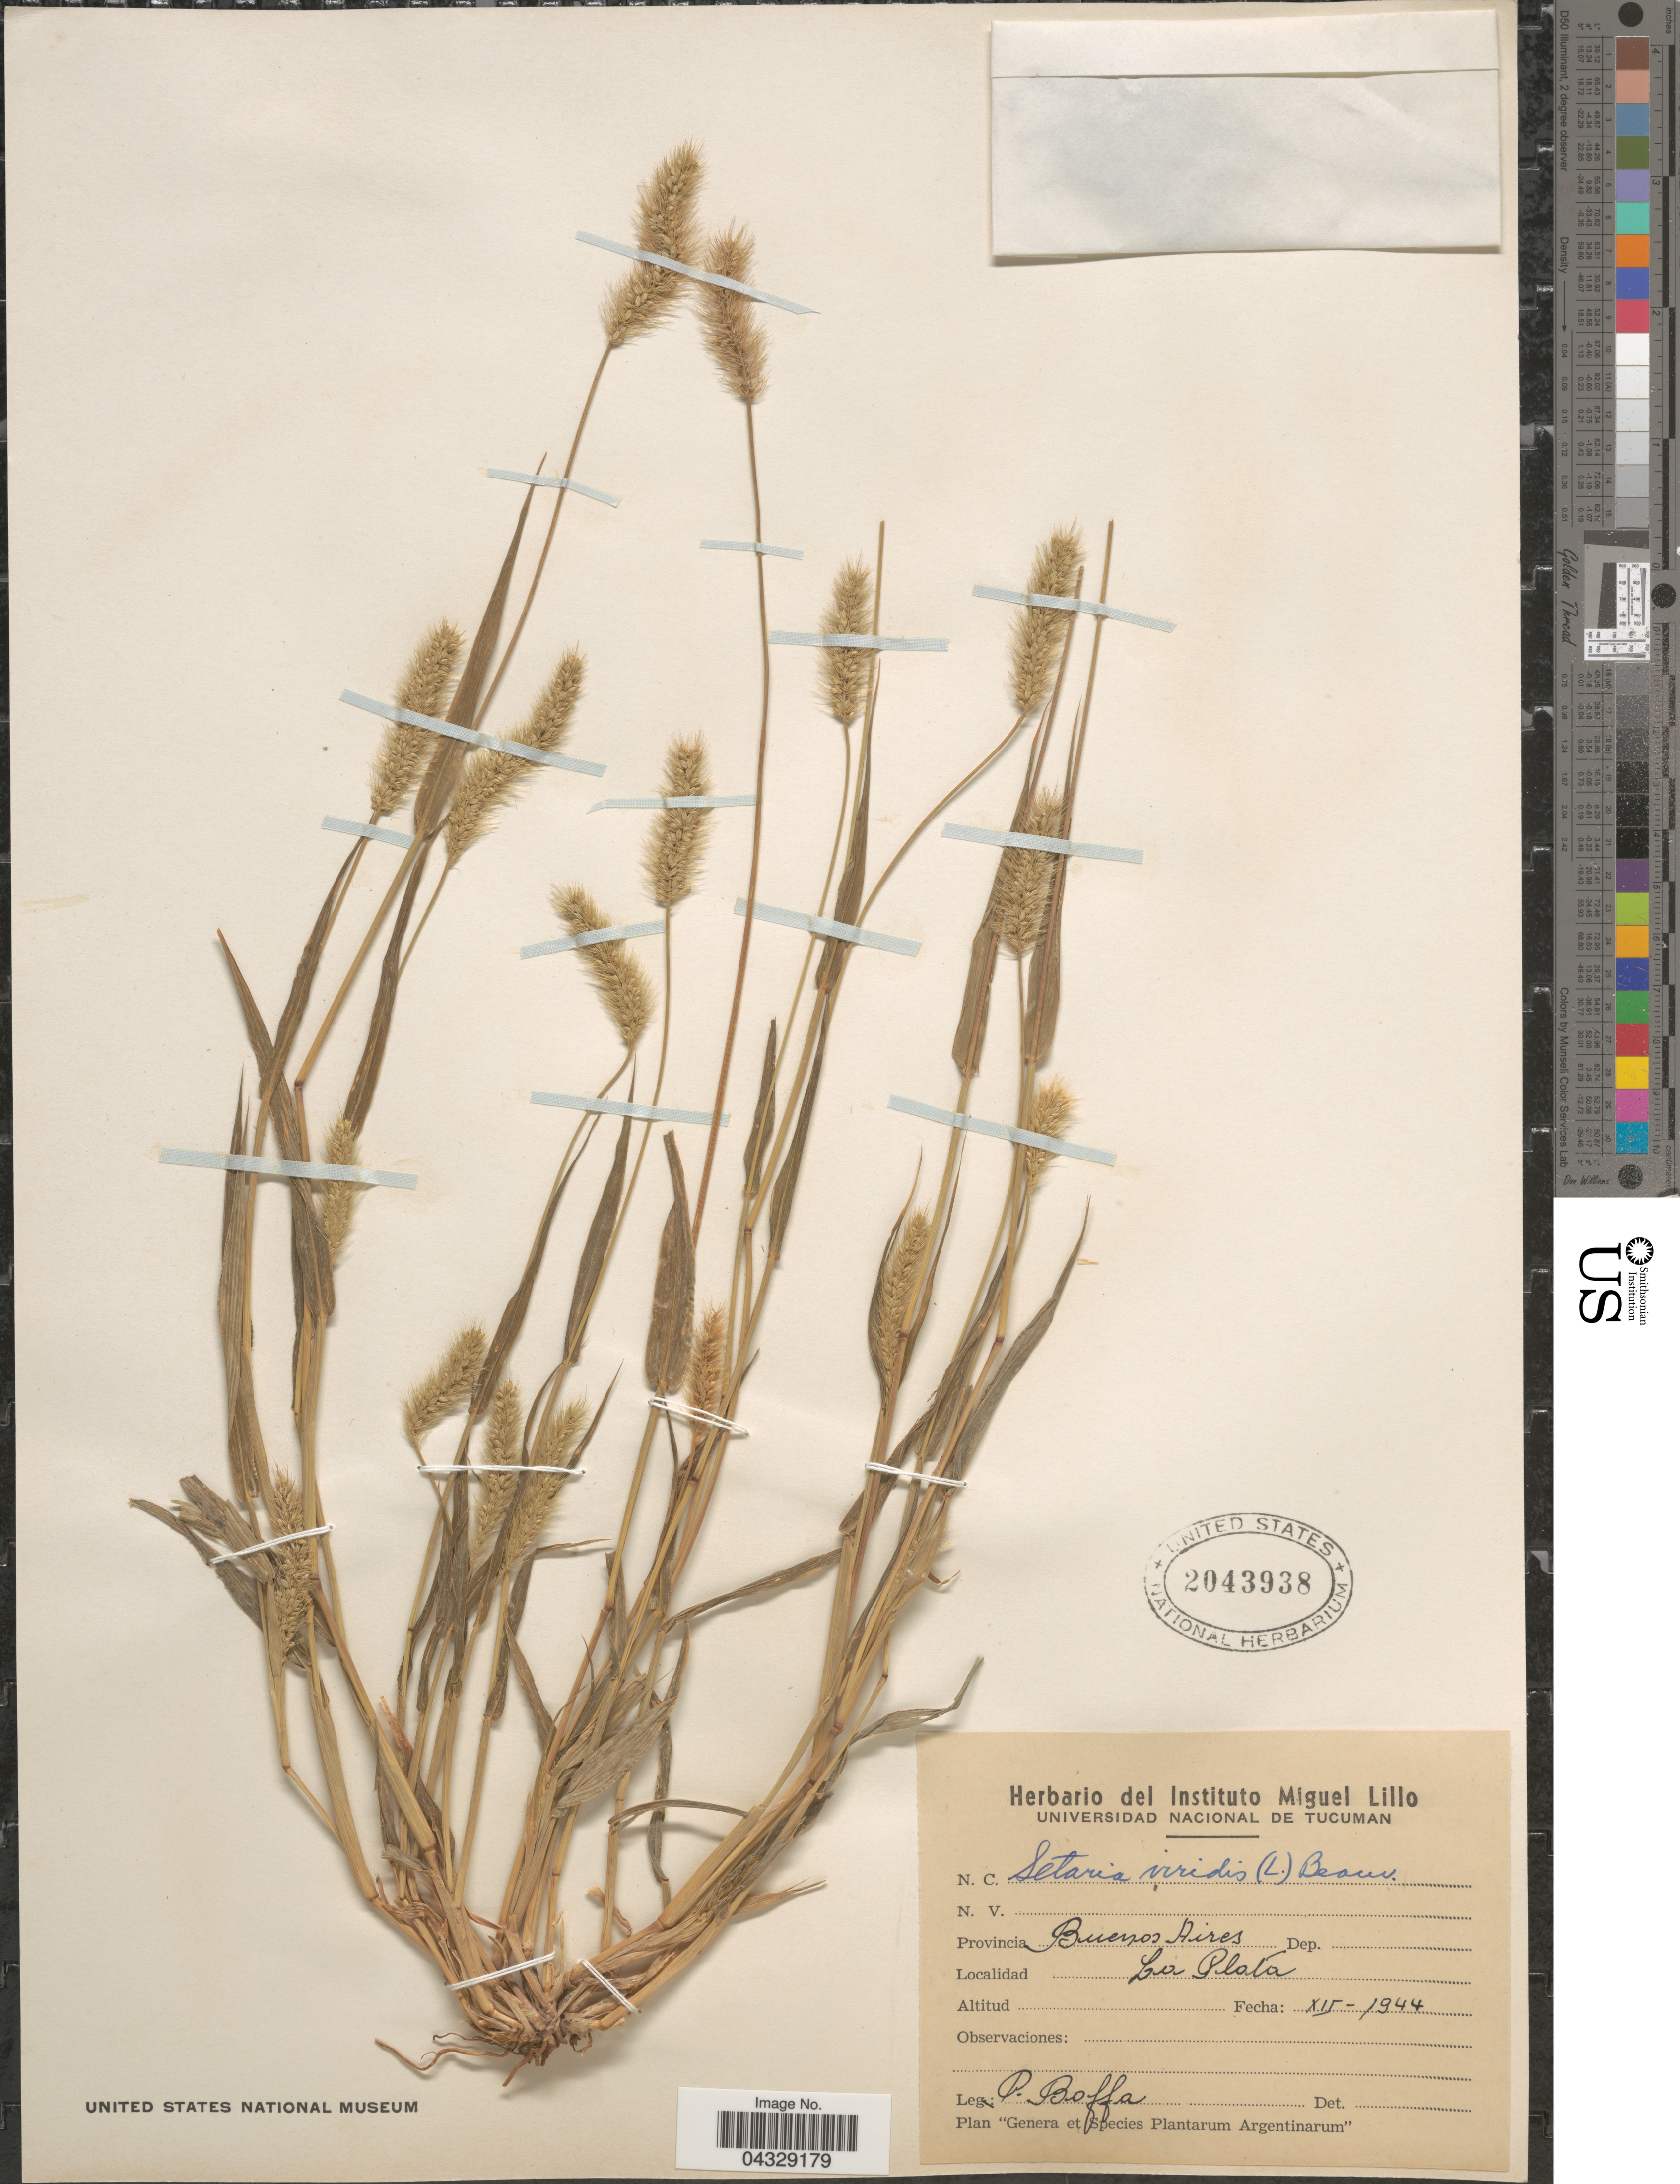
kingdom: Plantae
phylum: Tracheophyta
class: Liliopsida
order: Poales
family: Poaceae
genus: Setaria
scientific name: Setaria viridis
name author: (L.) P. Beauv.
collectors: P. Boffa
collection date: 1944-12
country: Argentina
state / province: Buenos Aires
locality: La Plata.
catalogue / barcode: US 2043938